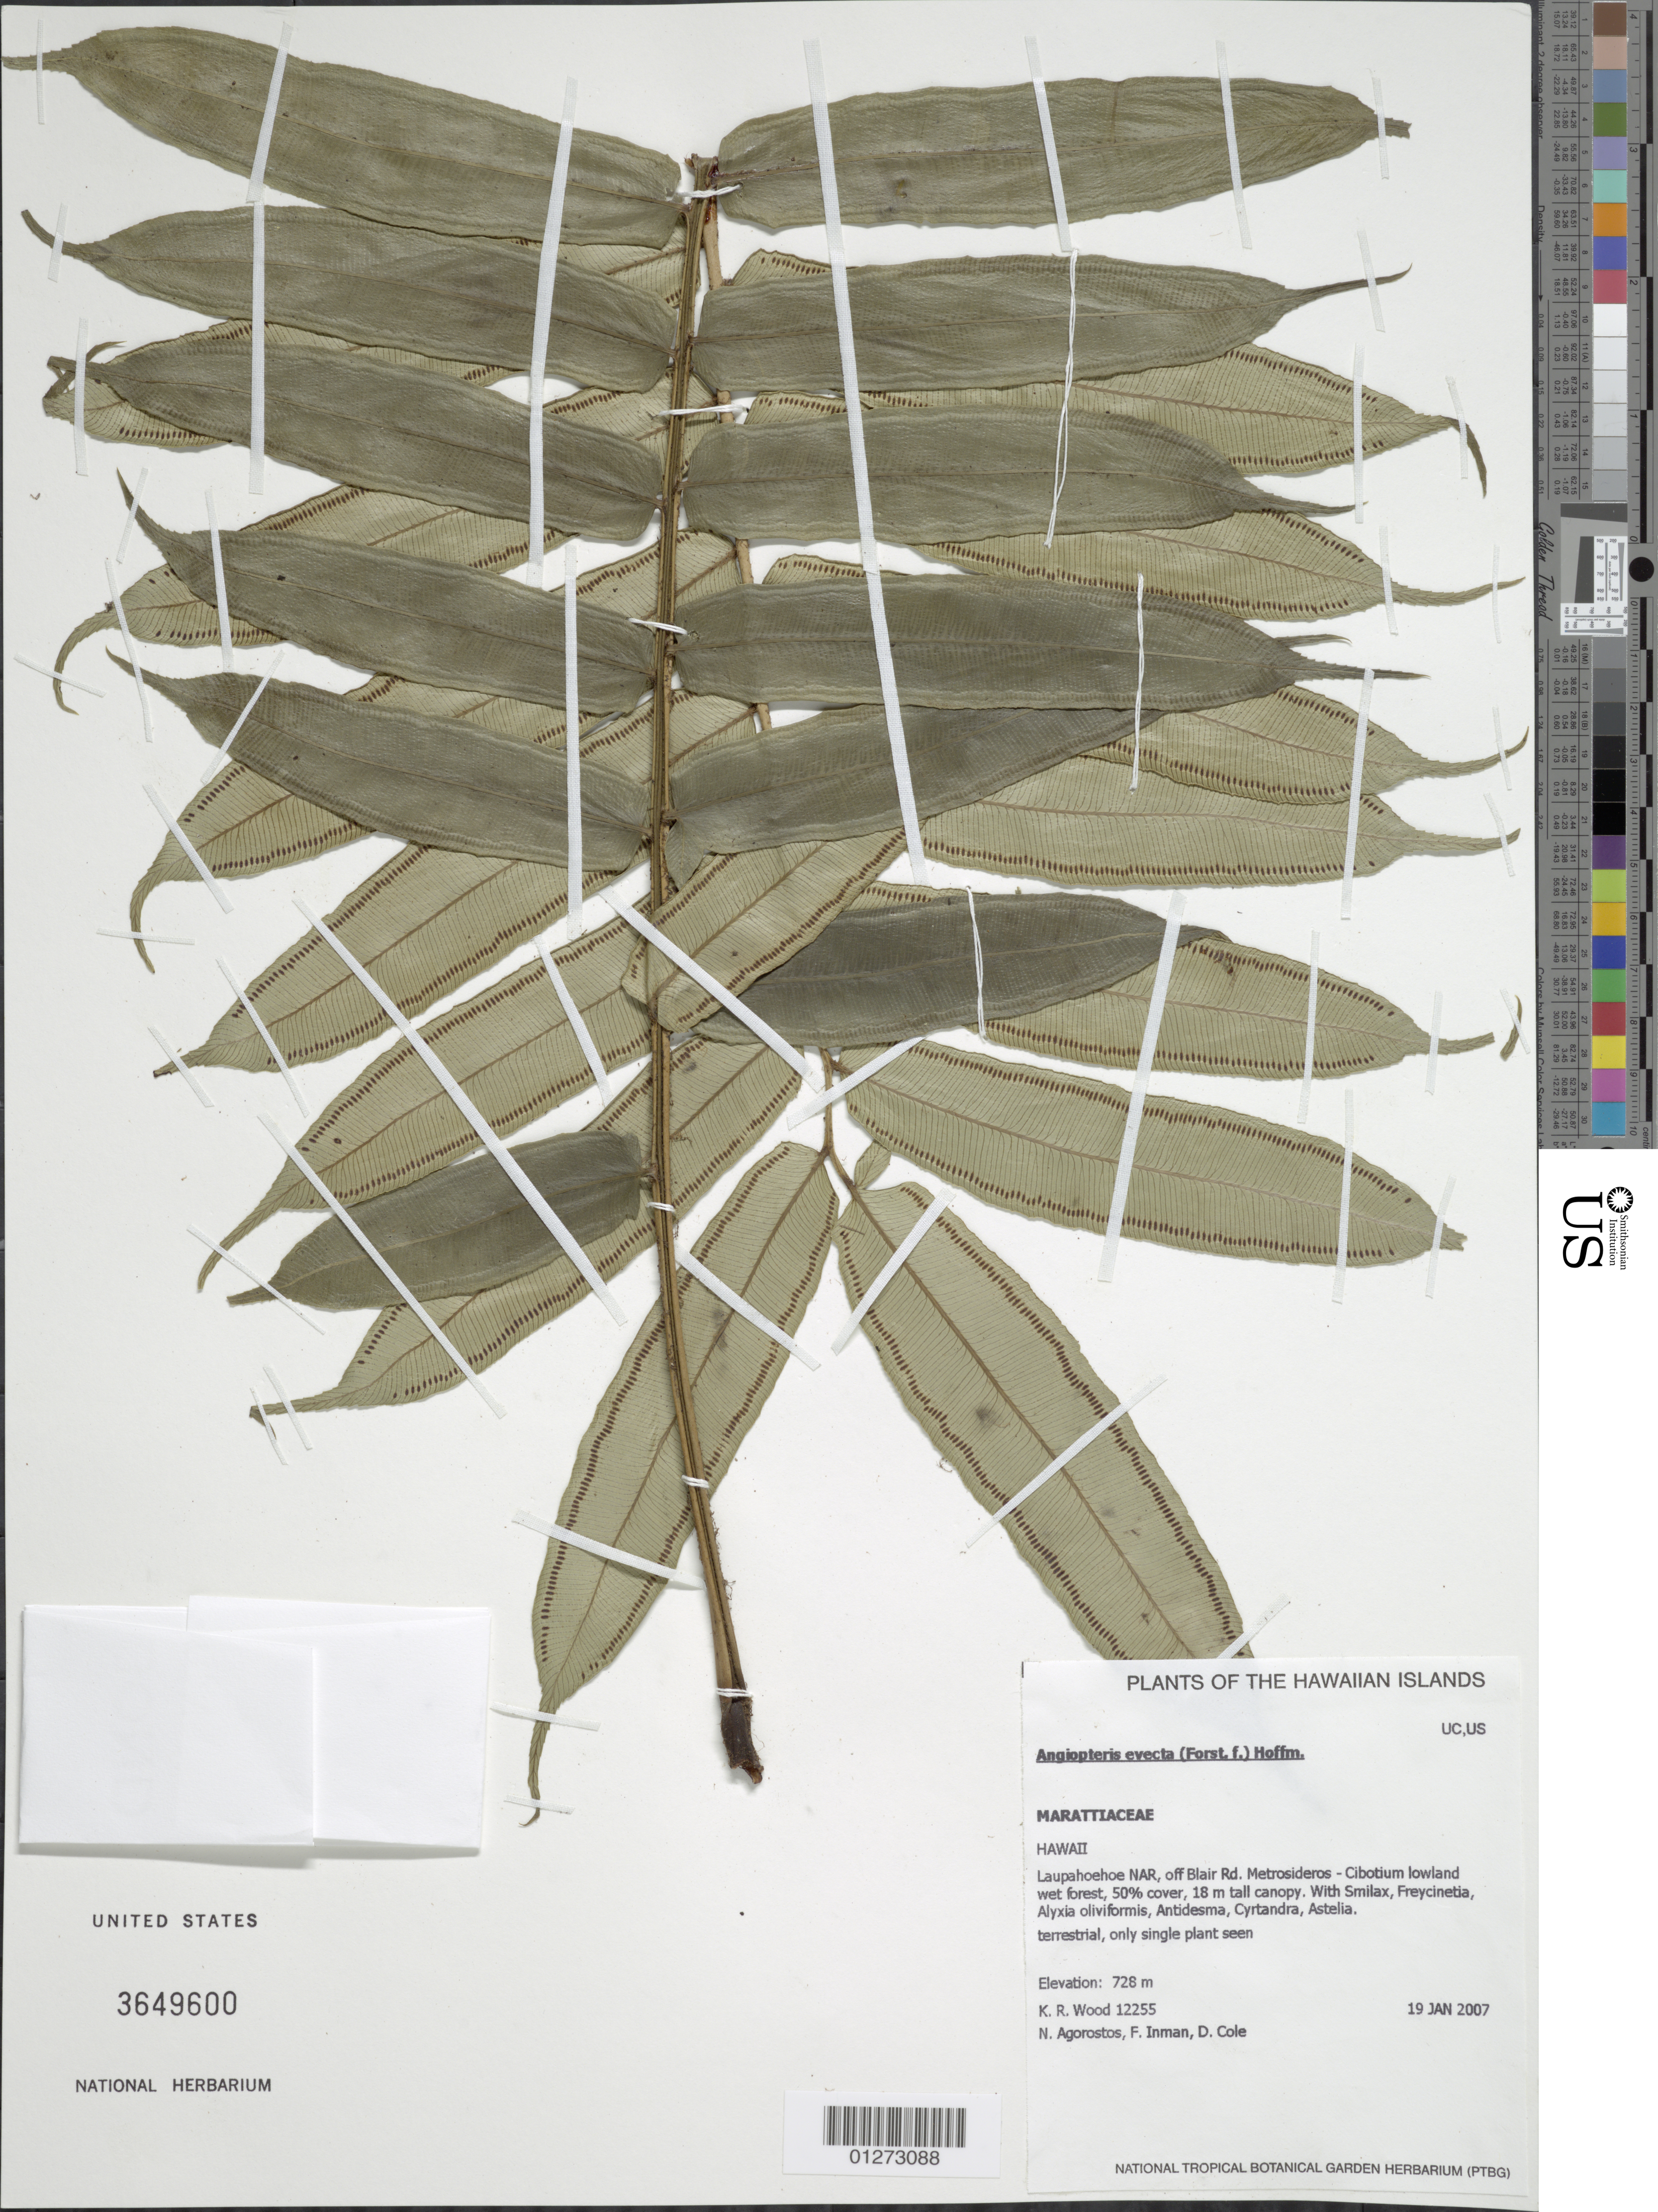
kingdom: Plantae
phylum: Tracheophyta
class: Polypodiopsida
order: Marattiales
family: Marattiaceae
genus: Angiopteris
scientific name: Angiopteris evecta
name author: (G. Forst.) Hoffm.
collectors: K. R. Wood, N. Agorostos, F. Inman & D. Cole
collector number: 12255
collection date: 2007-01-19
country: United States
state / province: Hawaii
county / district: Hawaii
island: Hawaii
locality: Laupahoehoe NAR, off Blair Rd.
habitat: Lowland wet forest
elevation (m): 728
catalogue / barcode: US 3649600